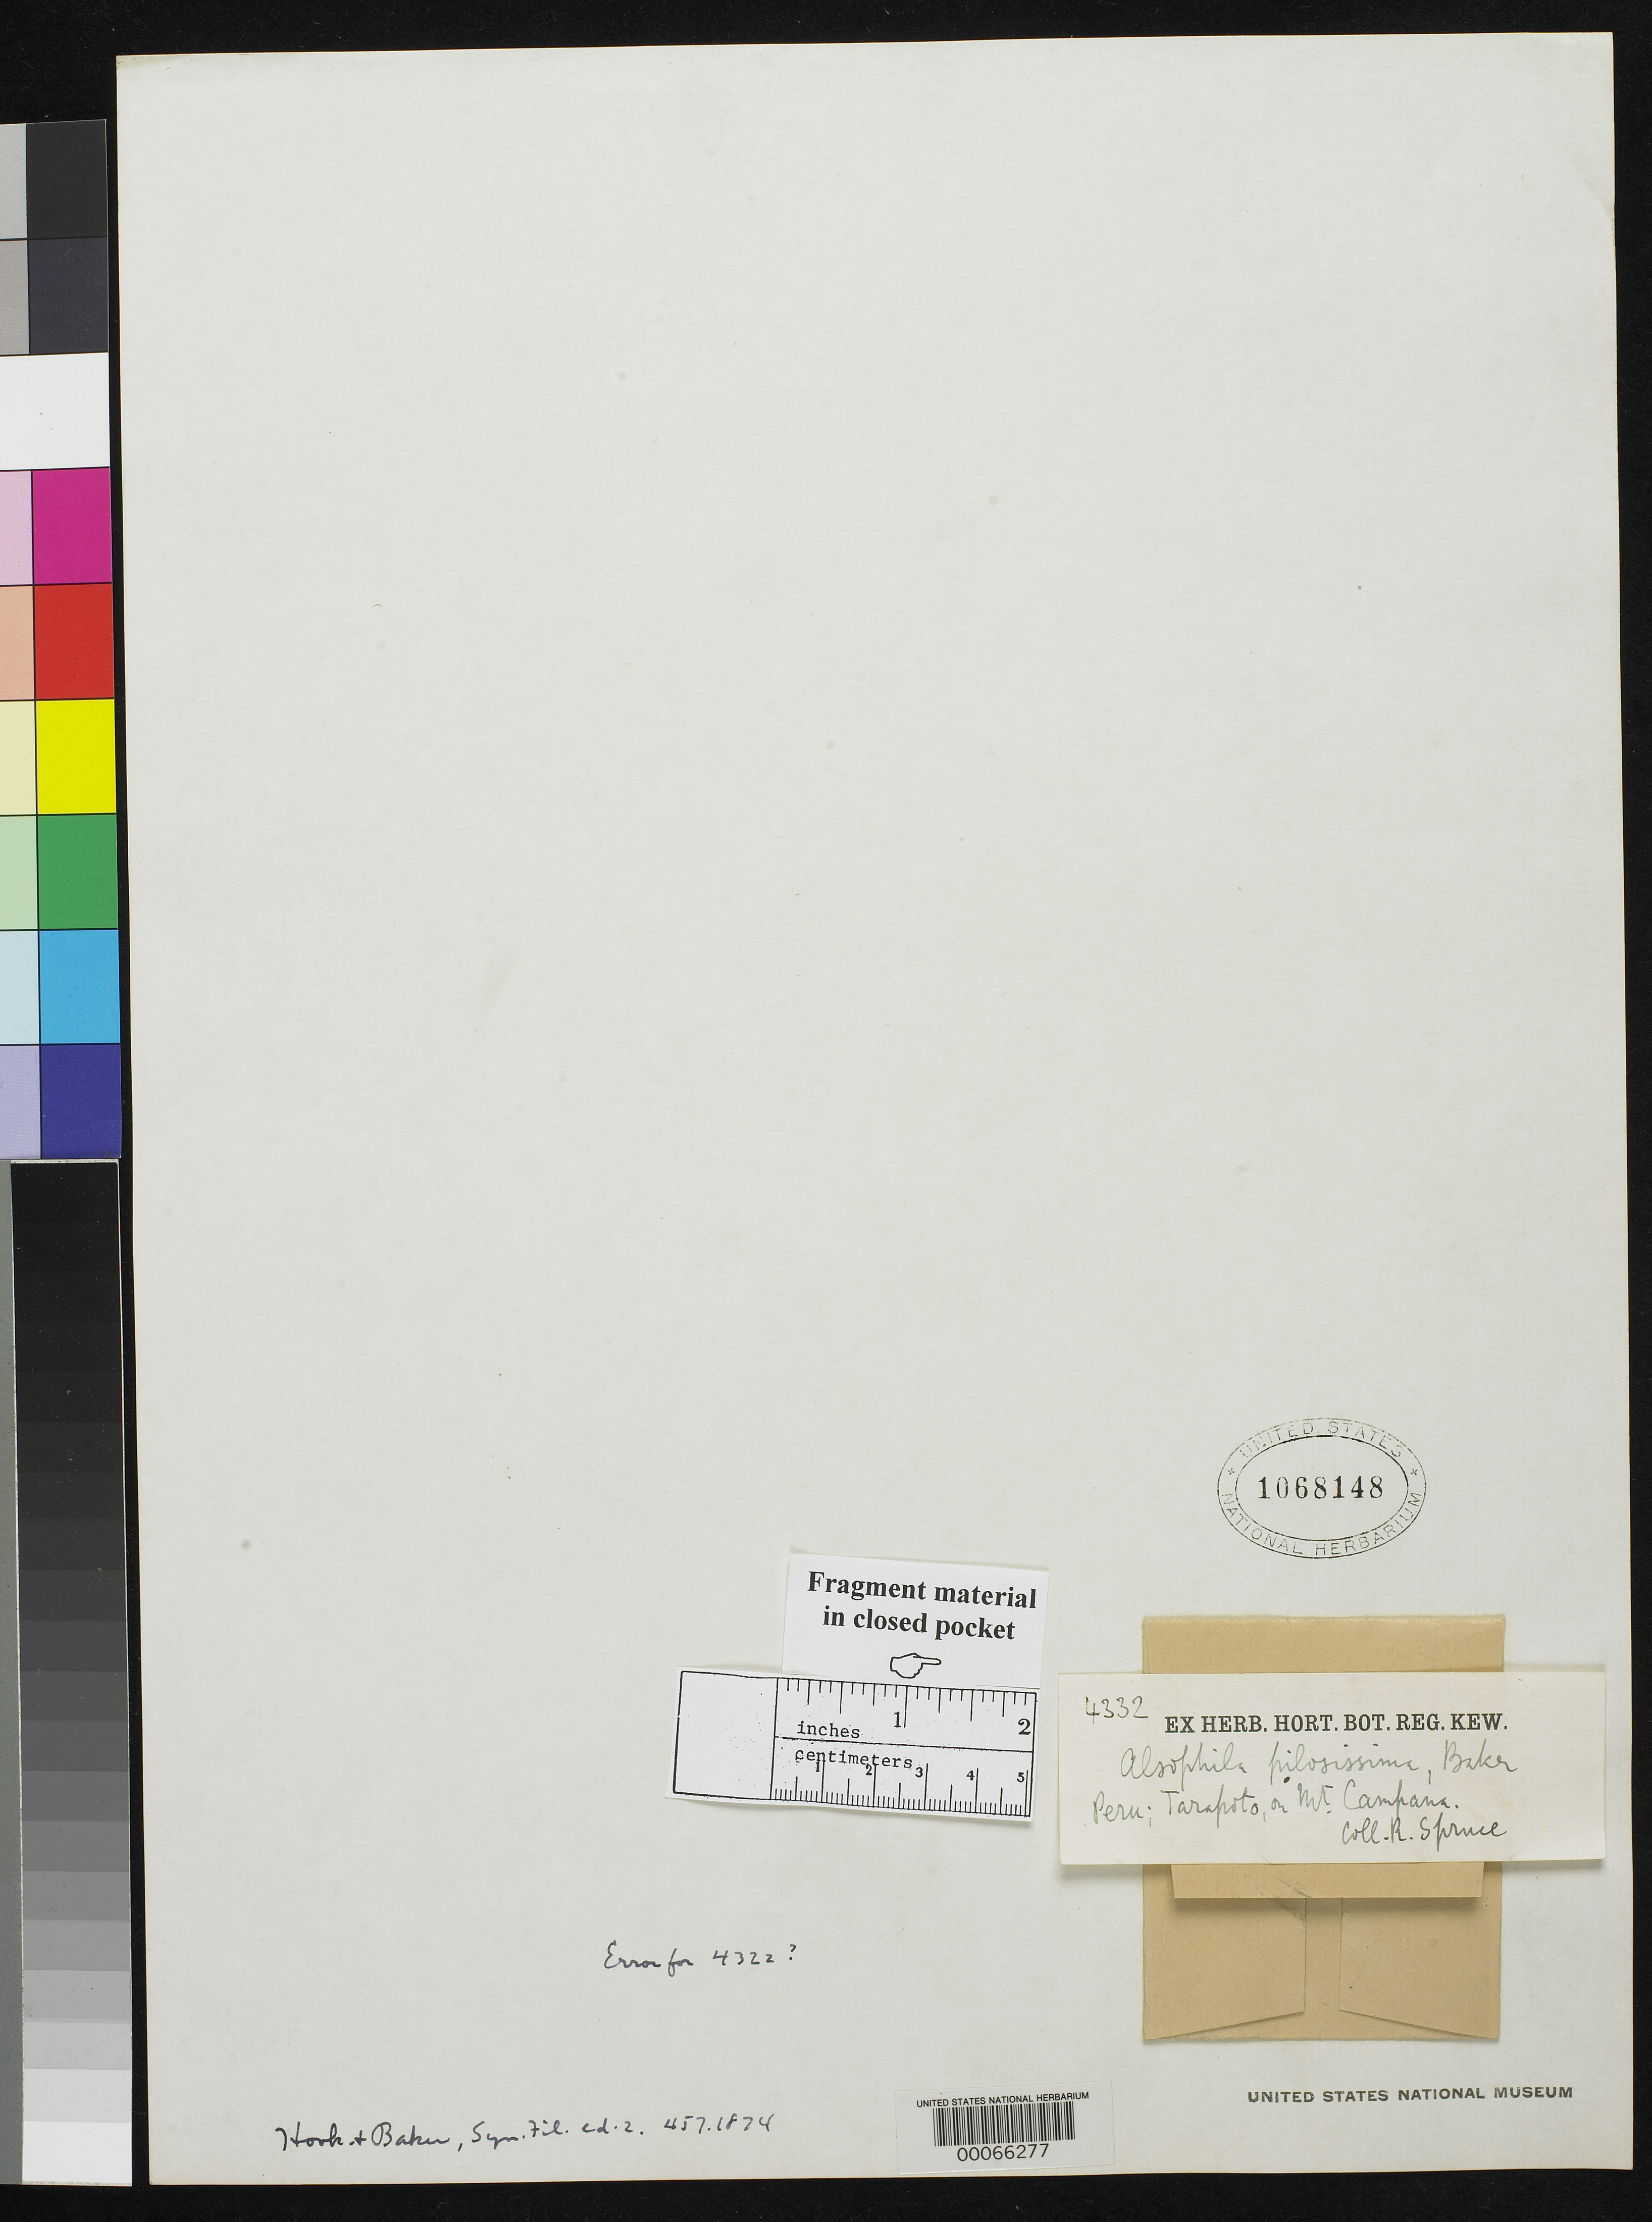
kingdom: Plantae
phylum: Tracheophyta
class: Polypodiopsida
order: Cyatheales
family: Cyatheaceae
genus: Alsophila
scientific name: Alsophila pilosissima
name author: Baker in Hook. & Baker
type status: Type Fragment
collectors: R. Spruce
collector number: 4332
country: Peru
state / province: San Martín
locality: Tarapoto, Mt. Campana.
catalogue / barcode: US 1068148